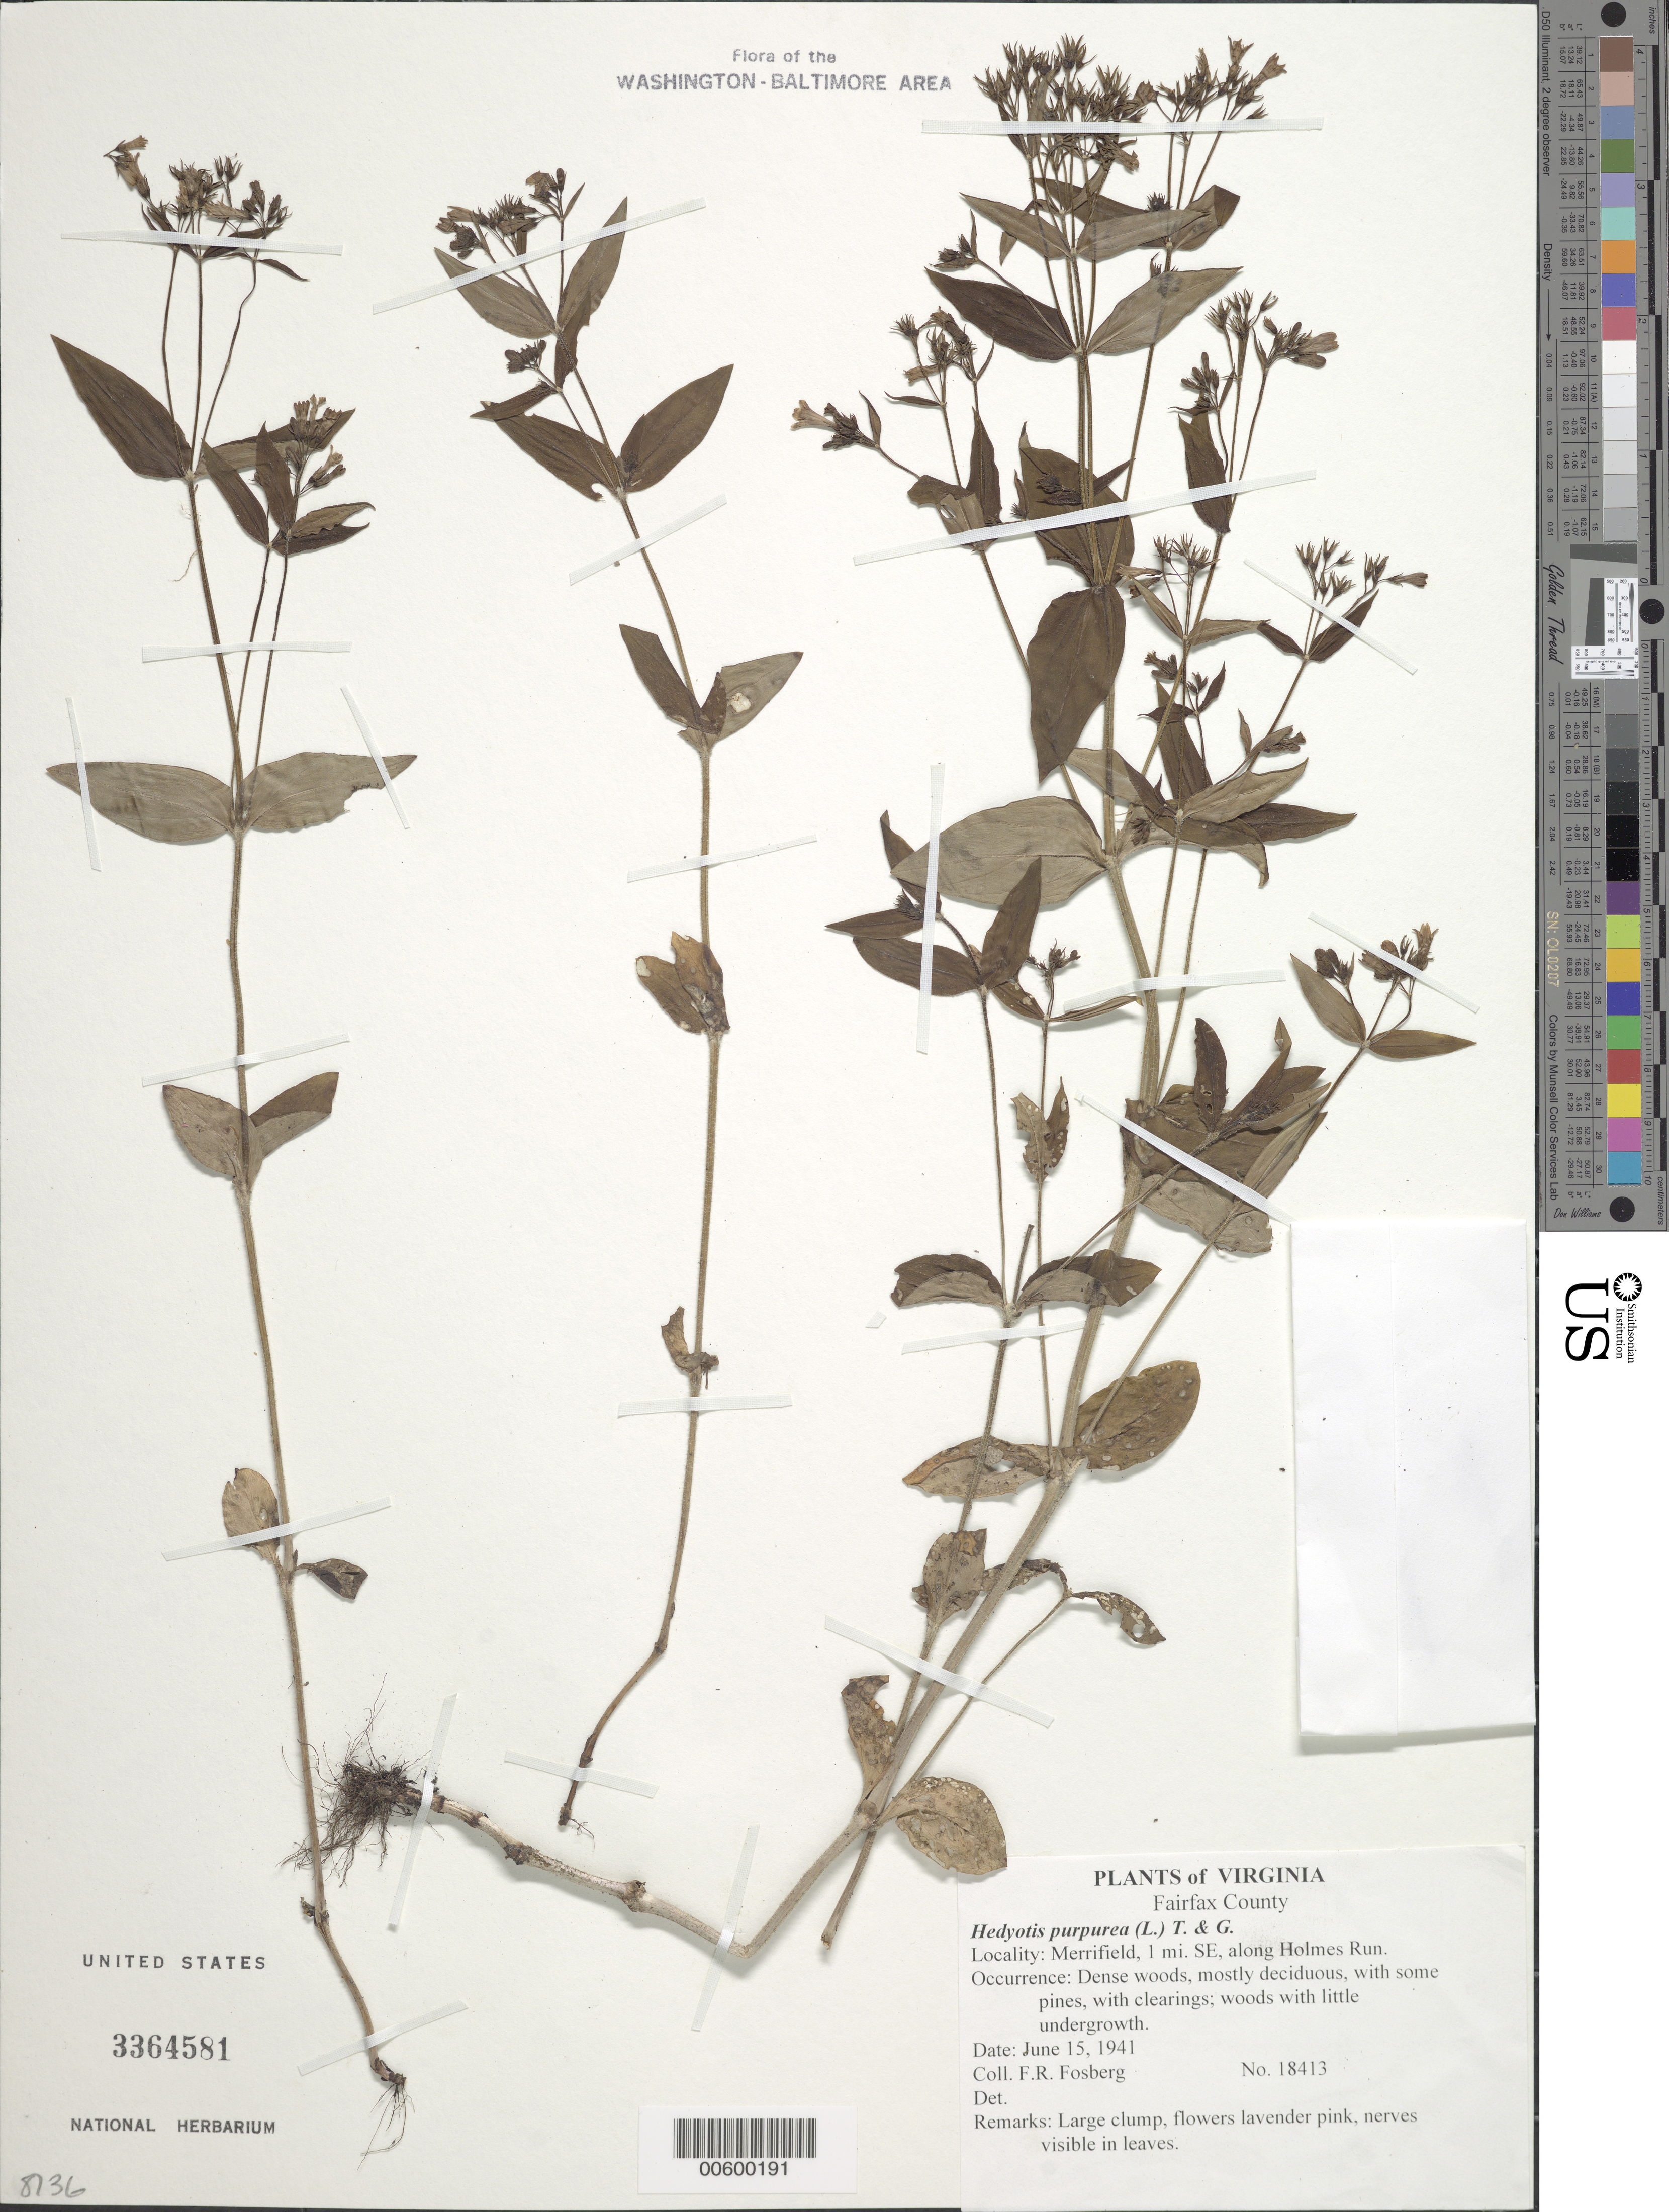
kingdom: Plantae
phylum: Tracheophyta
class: Magnoliopsida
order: Gentianales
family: Rubiaceae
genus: Houstonia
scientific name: Houstonia purpurea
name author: L.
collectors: F. R. Fosberg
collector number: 18413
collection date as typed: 15 Jun 1941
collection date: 1941-06-15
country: United States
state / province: Virginia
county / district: Fairfax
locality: Merrifield, 1 mi. SE, along Holmes Run.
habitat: Dense woods, mostly deciduous, with some pines, with clearings; woods with little undergrowth.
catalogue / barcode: US 3364581